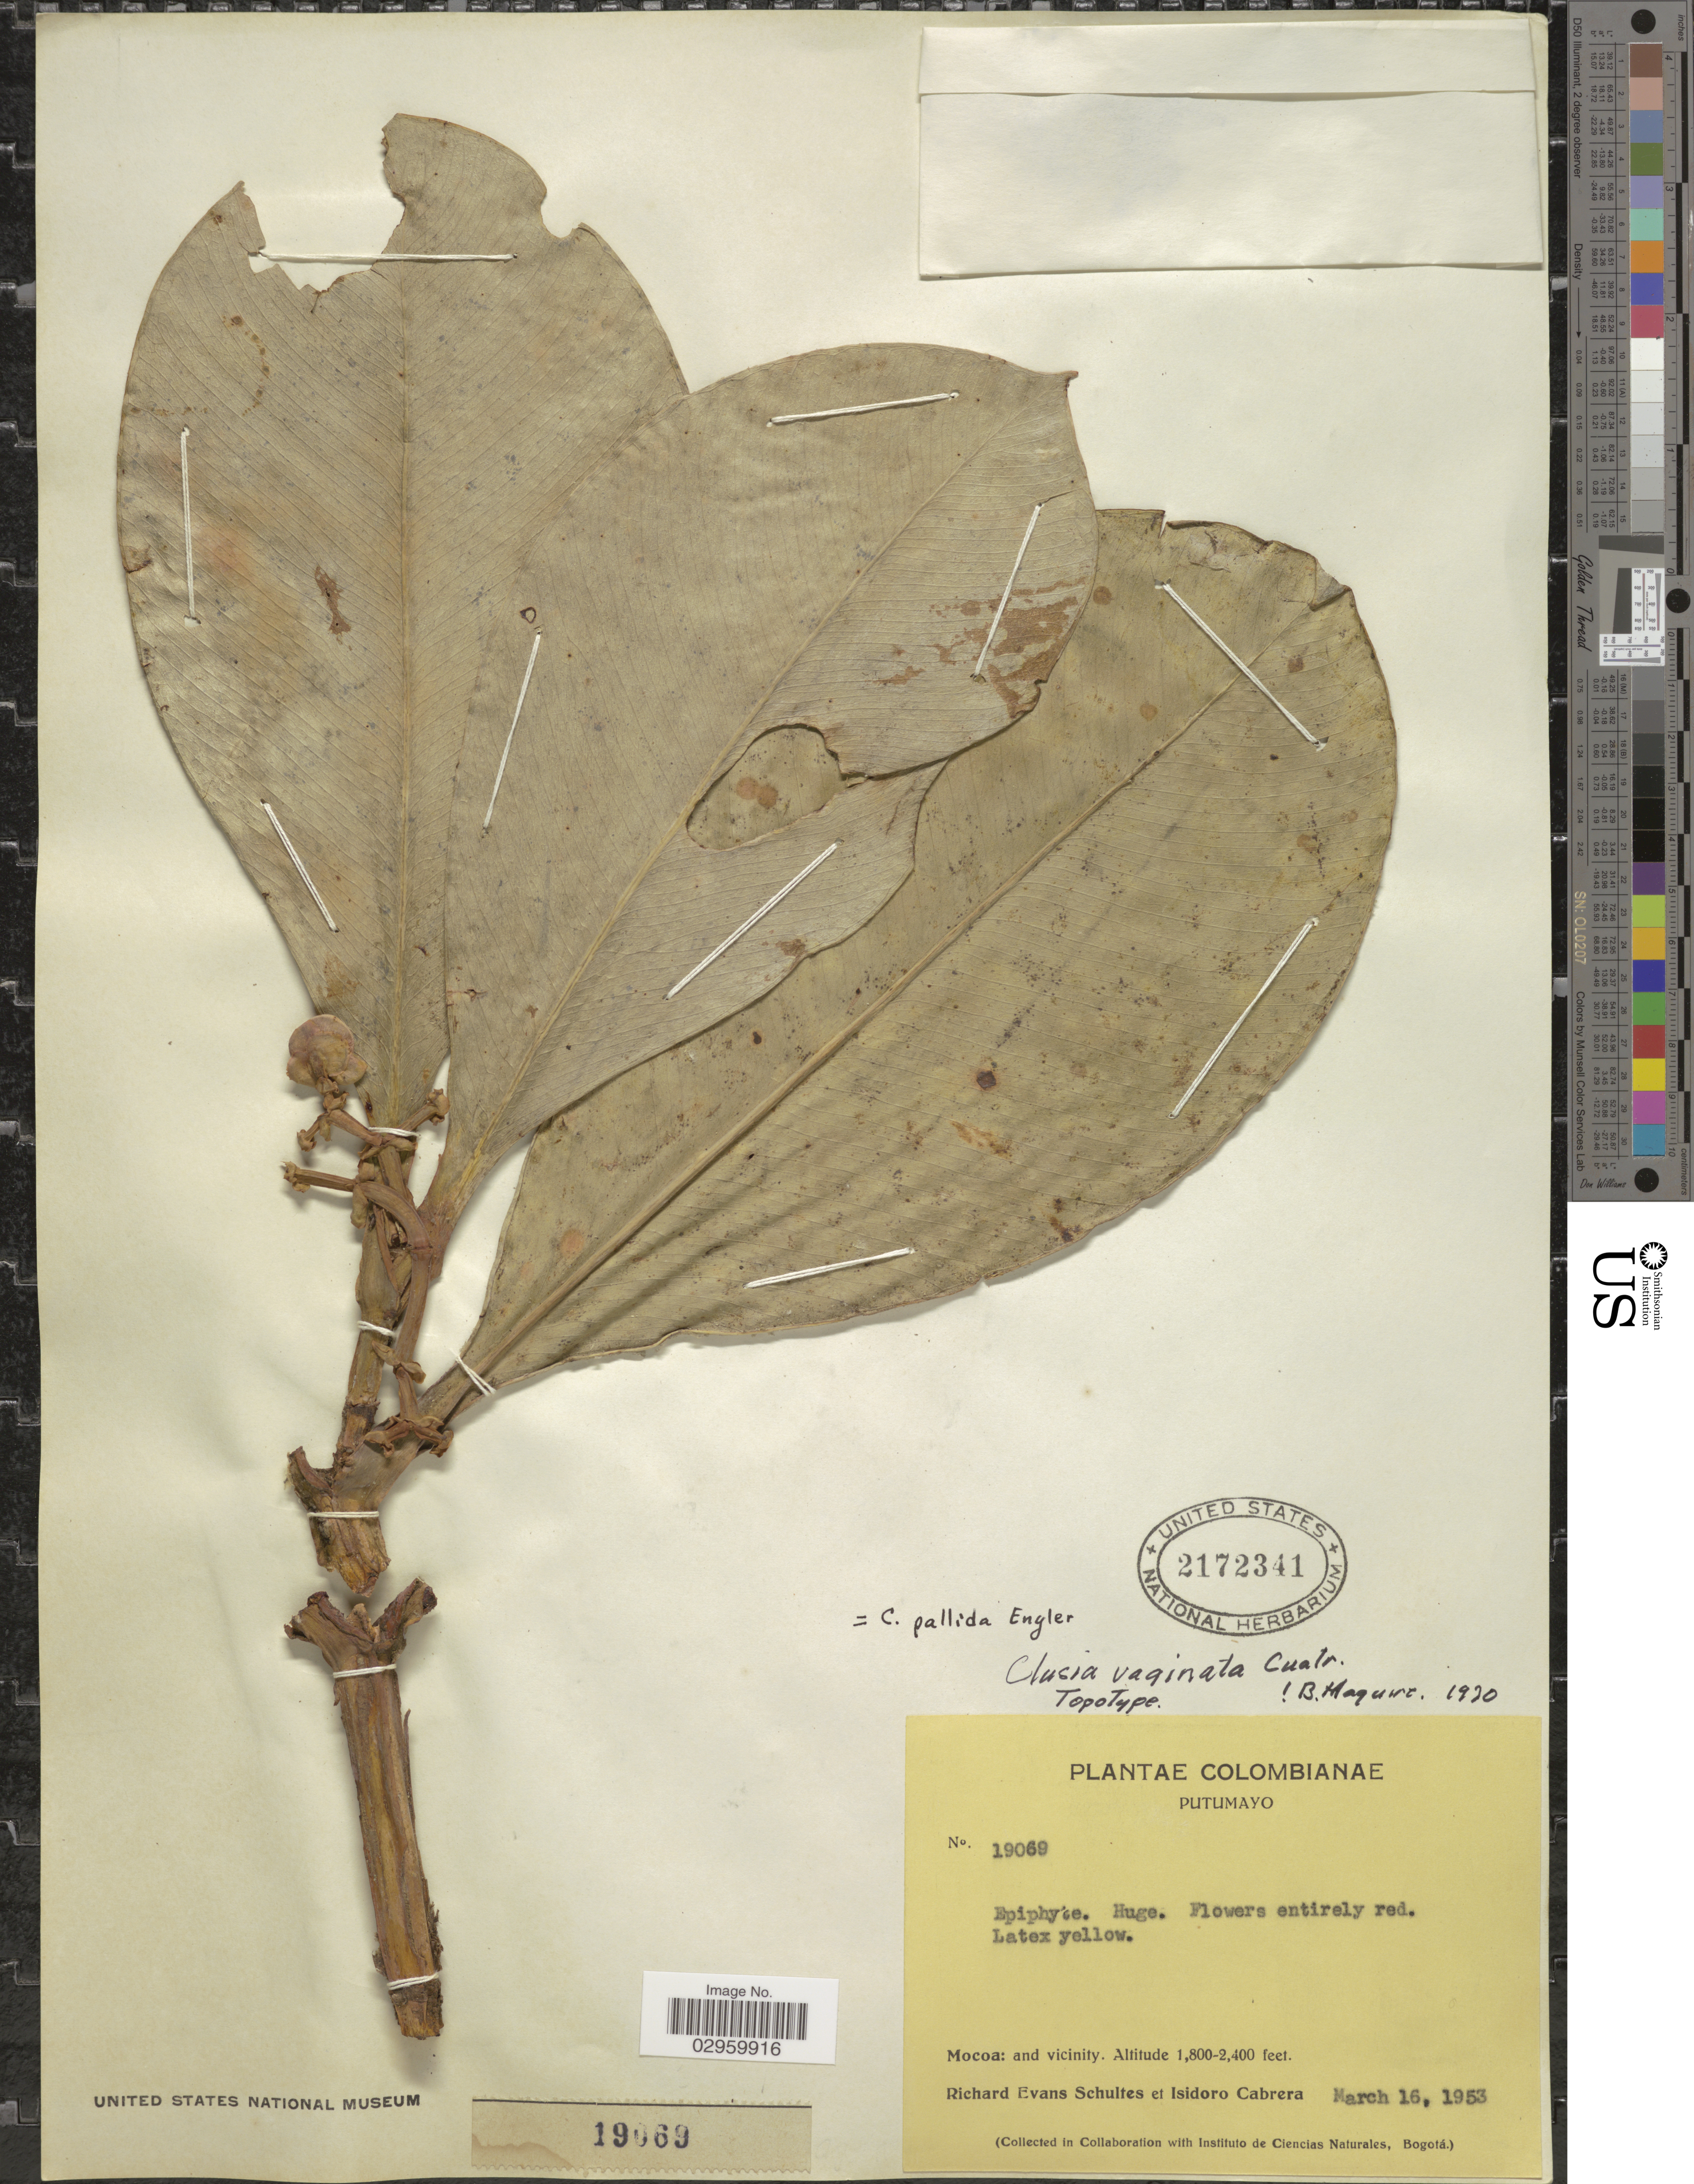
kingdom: Plantae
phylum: Tracheophyta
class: Magnoliopsida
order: Malpighiales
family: Clusiaceae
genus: Clusia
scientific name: Clusia vaginata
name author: Cuatrec.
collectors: R. E. Schultes & I. Cabrera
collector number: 19069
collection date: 1953-03-16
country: Colombia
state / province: Putumayo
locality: Mocoa: and vicinity.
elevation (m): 549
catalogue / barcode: US 2172341